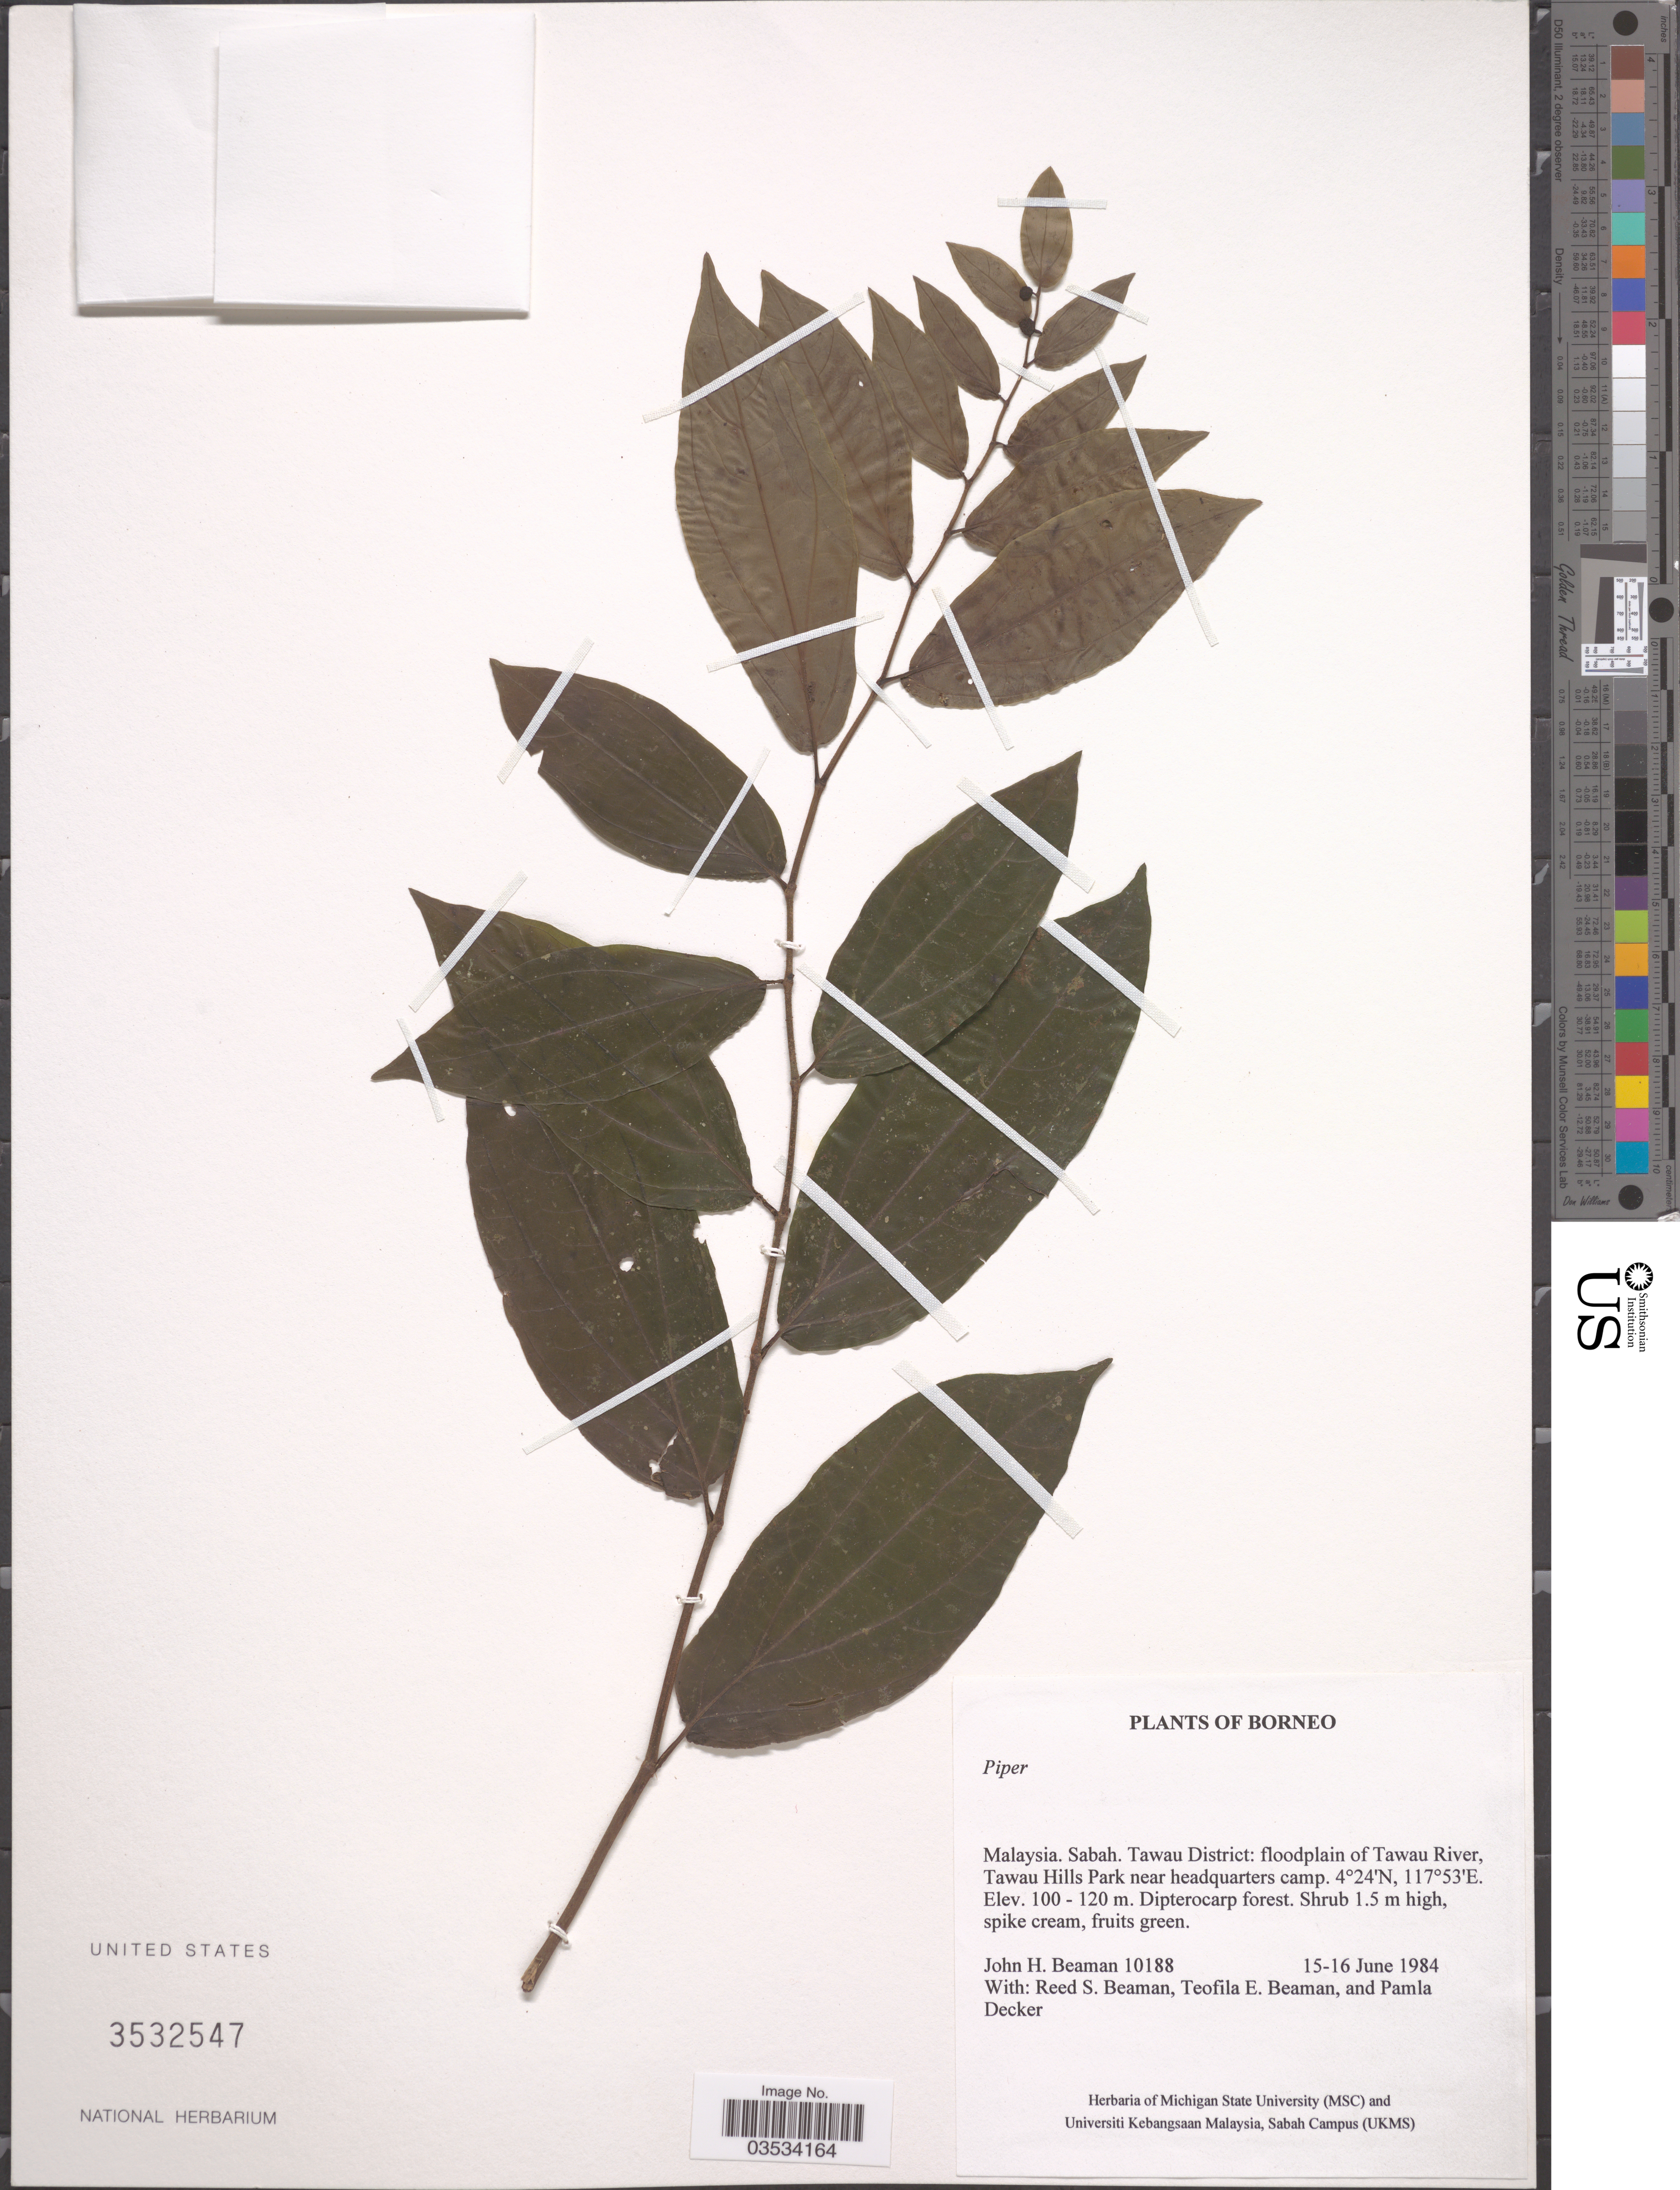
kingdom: Plantae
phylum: Tracheophyta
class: Magnoliopsida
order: Piperales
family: Piperaceae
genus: Piper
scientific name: Piper sp.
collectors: J. H. Beaman, R. S. Beaman, T. E. Beaman & P. Decker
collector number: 10188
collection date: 1984-06-15/1984-06-16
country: Malaysia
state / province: Sabah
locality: Borneo. Tawau District: floodplain of Tawau River, Tawau Hills Park near headquarters camp.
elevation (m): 100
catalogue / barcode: US 3532547